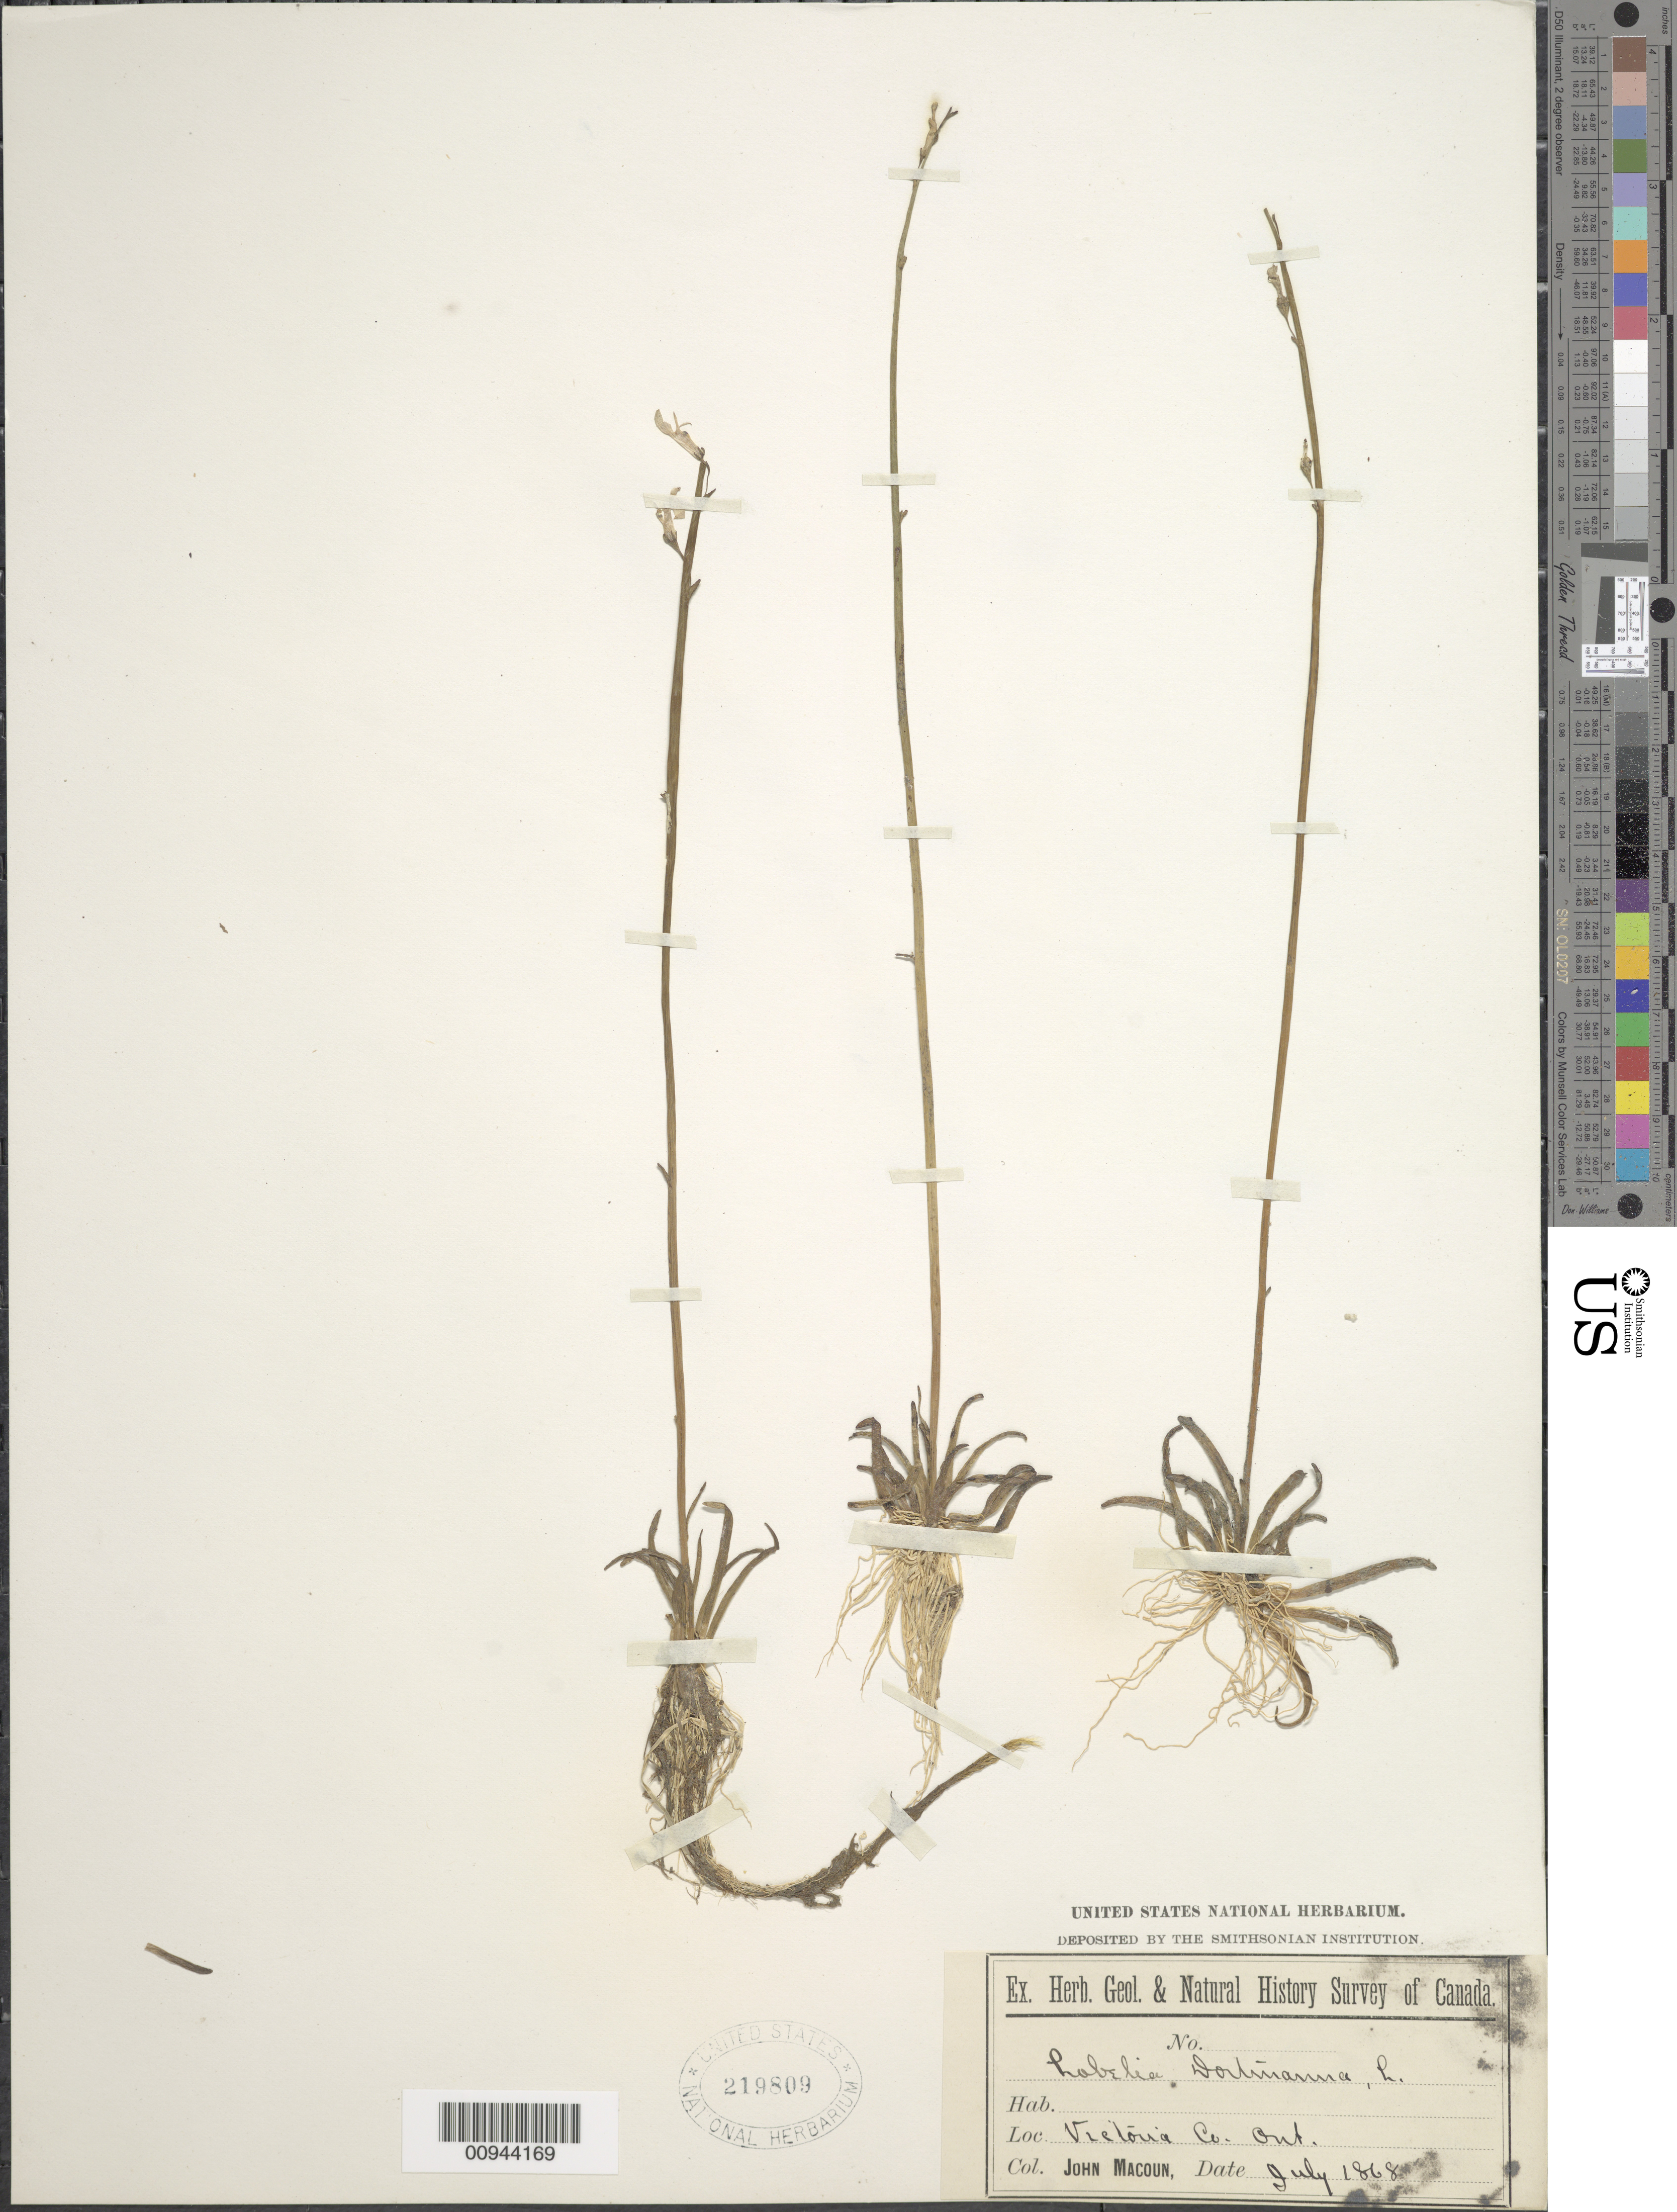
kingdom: Plantae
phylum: Tracheophyta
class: Magnoliopsida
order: Asterales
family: Campanulaceae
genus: Lobelia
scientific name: Lobelia dortmanna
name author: L.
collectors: J. Macoun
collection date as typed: July 1868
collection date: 1868-07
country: Canada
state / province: Ontario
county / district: Victoria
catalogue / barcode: US 219809